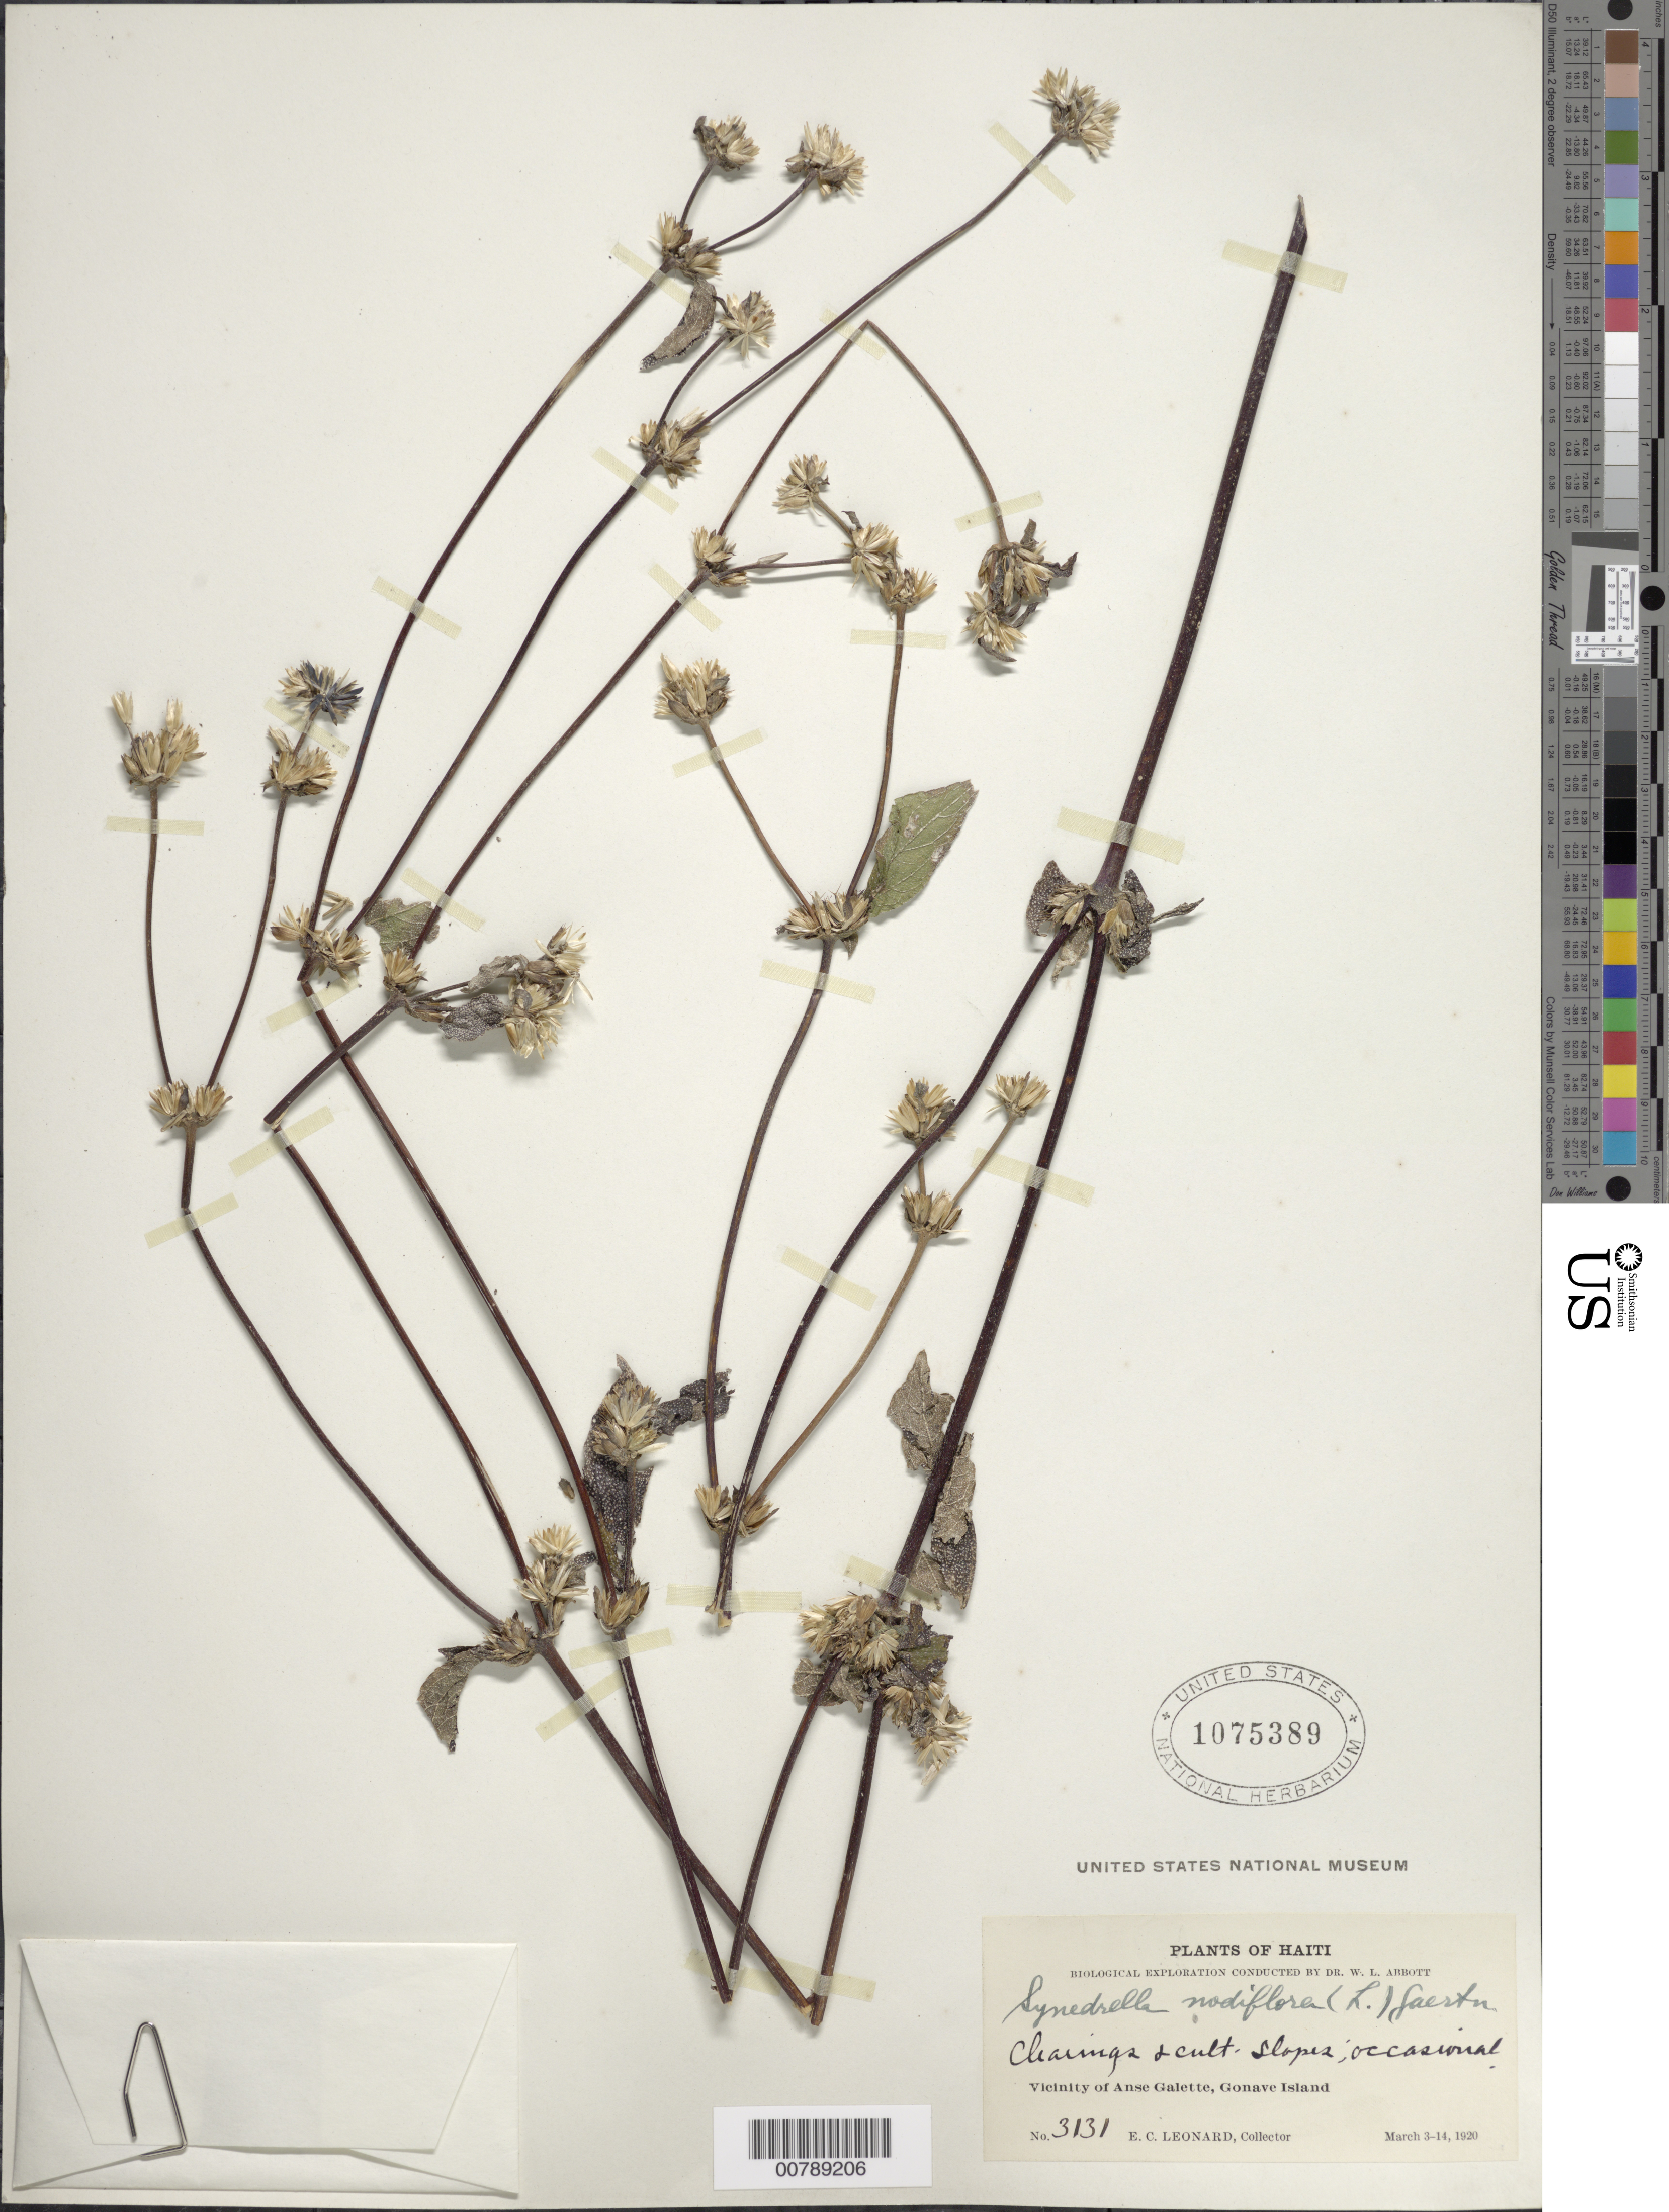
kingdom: Plantae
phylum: Tracheophyta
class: Magnoliopsida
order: Asterales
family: Asteraceae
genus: Synedrella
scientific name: Synedrella nodiflora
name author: (L.) Gaertn.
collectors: E. C. Leonard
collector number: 3131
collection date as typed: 03 Mar 1920 to 14 Mar 1920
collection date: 1920-03-03/1920-03-14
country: Haiti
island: Hispaniola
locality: Vicinity of Anse Galette, Gonave Island. Clearings and cultivated slopes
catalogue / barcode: US 1075389